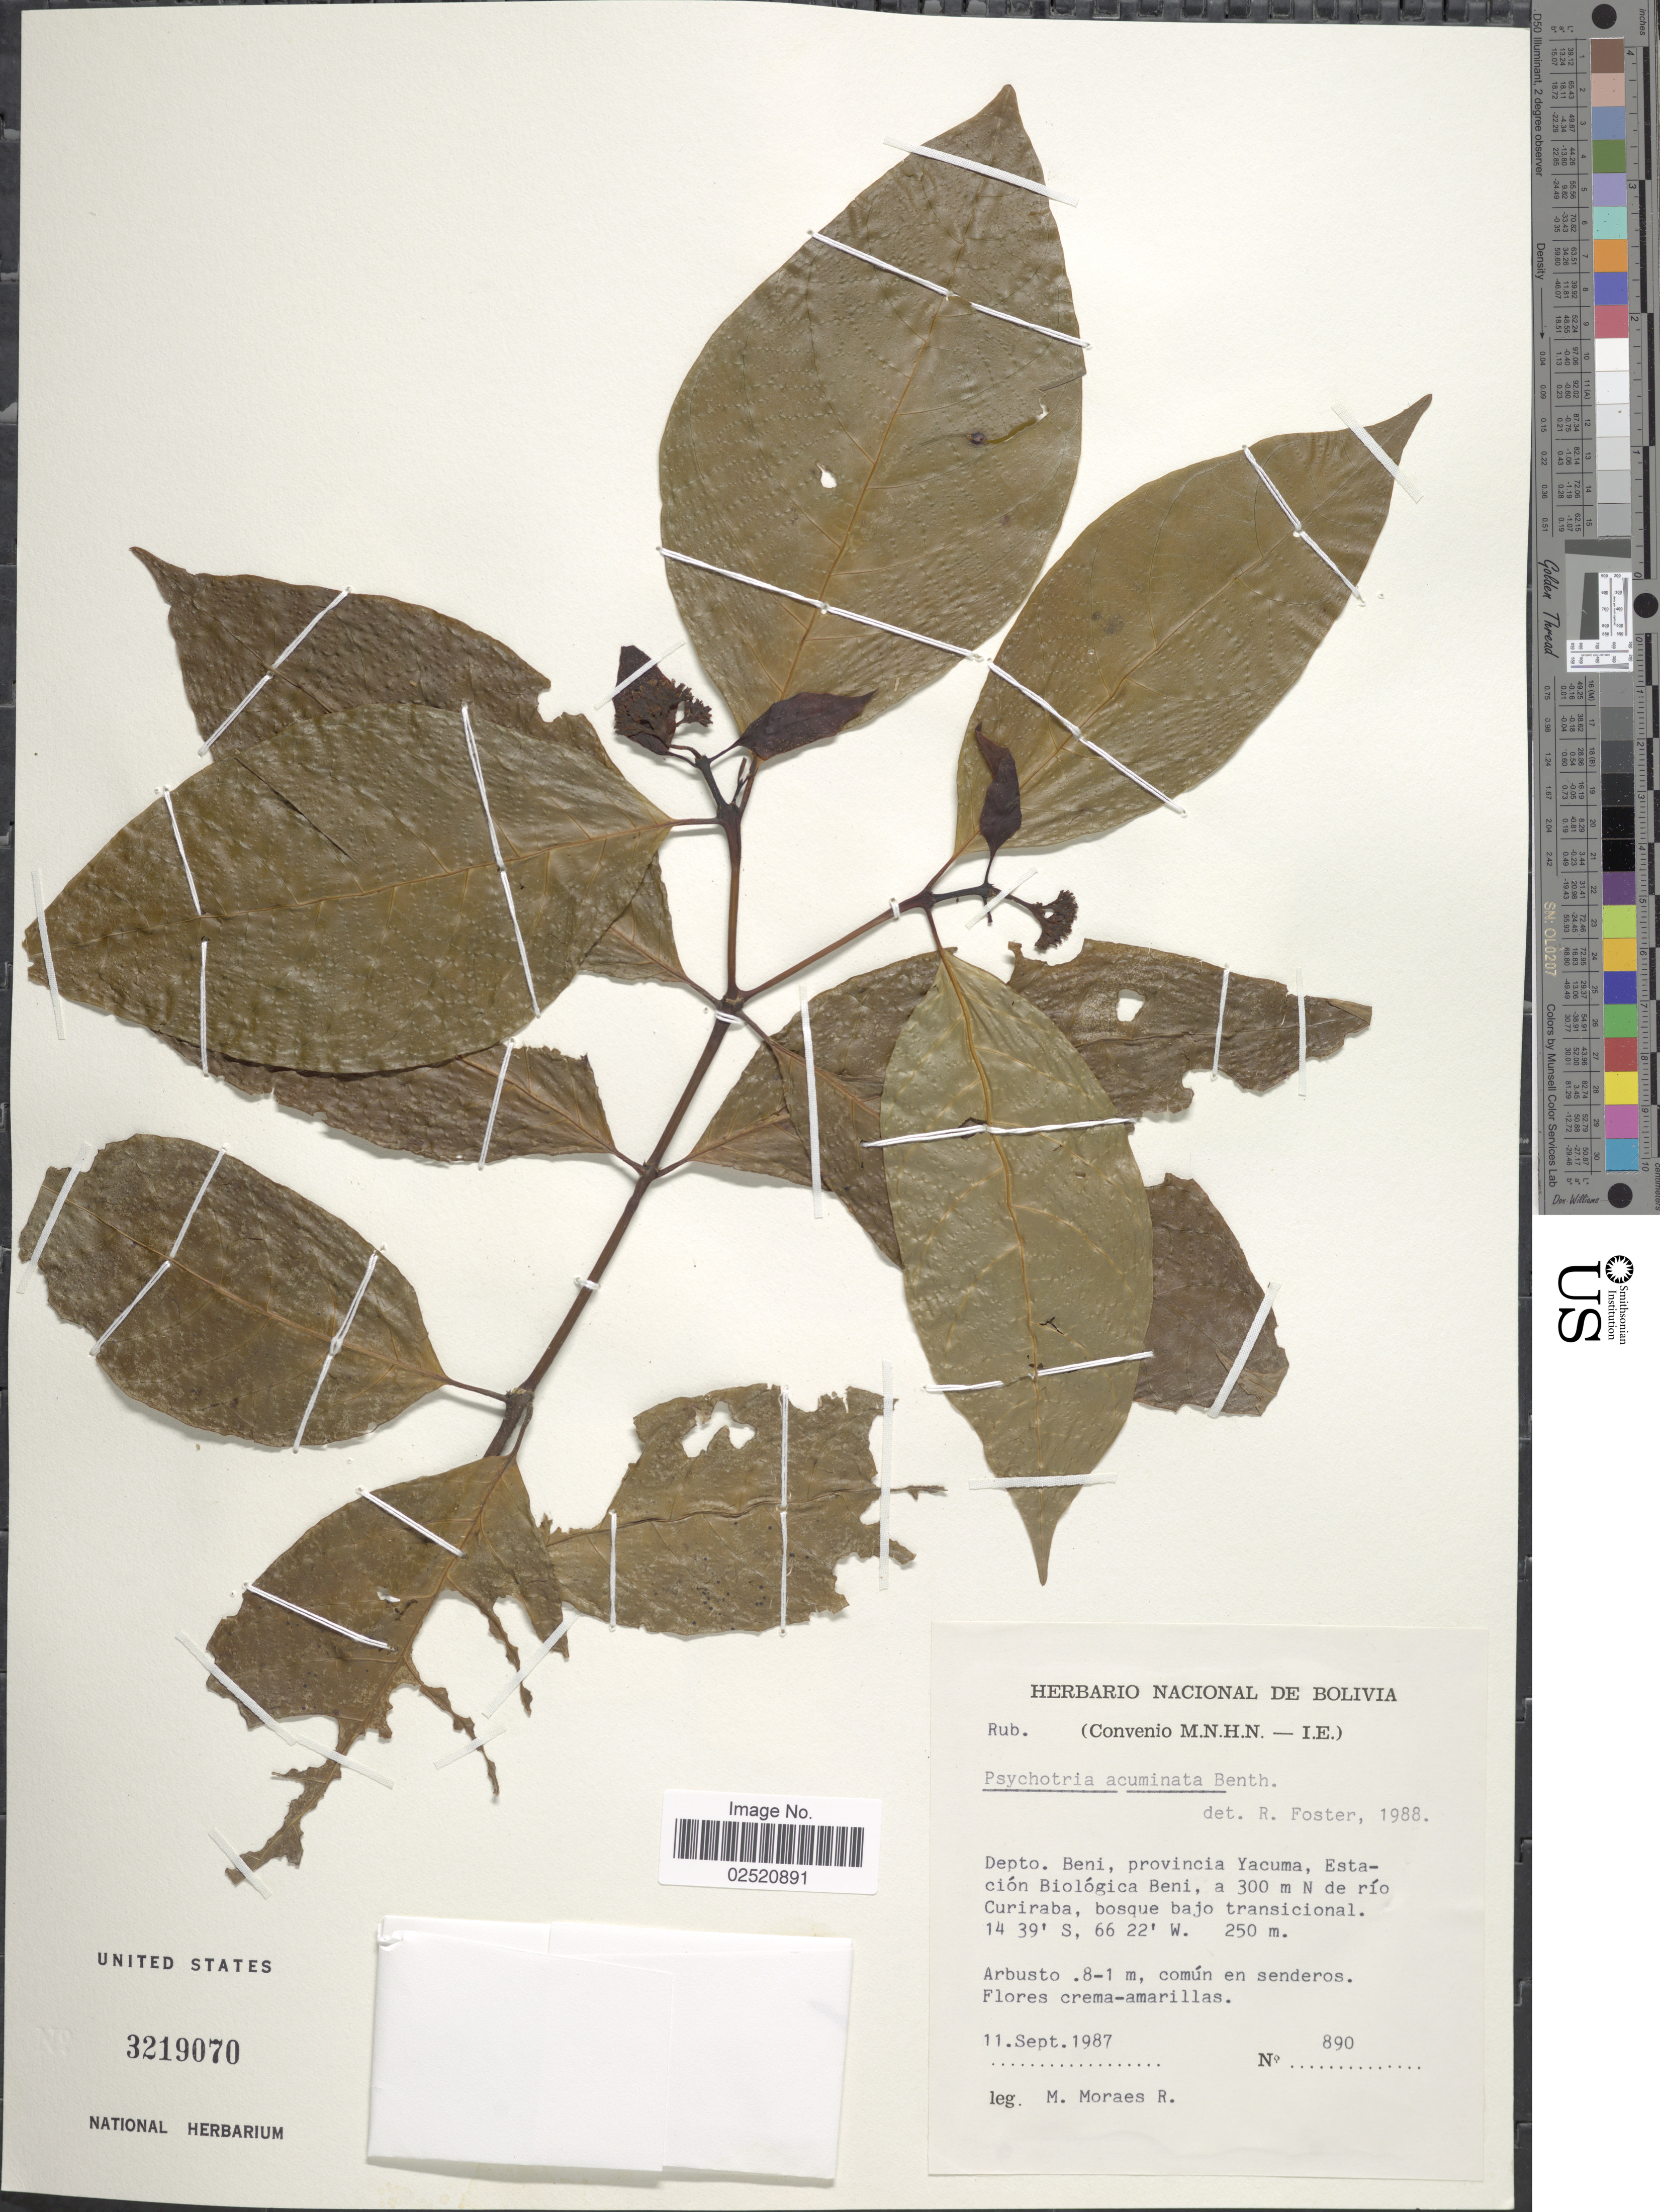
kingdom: Plantae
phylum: Tracheophyta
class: Magnoliopsida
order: Gentianales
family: Rubiaceae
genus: Psychotria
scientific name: Psychotria acuminata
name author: Benth.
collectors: M. Moraes R.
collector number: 890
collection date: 1987-09-11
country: Bolivia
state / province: Beni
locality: Provincia Yacuma, Estacion Biologica Beni, a 300 m N de rio Curiraba, bosque bajo transicional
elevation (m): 250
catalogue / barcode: US 3219070